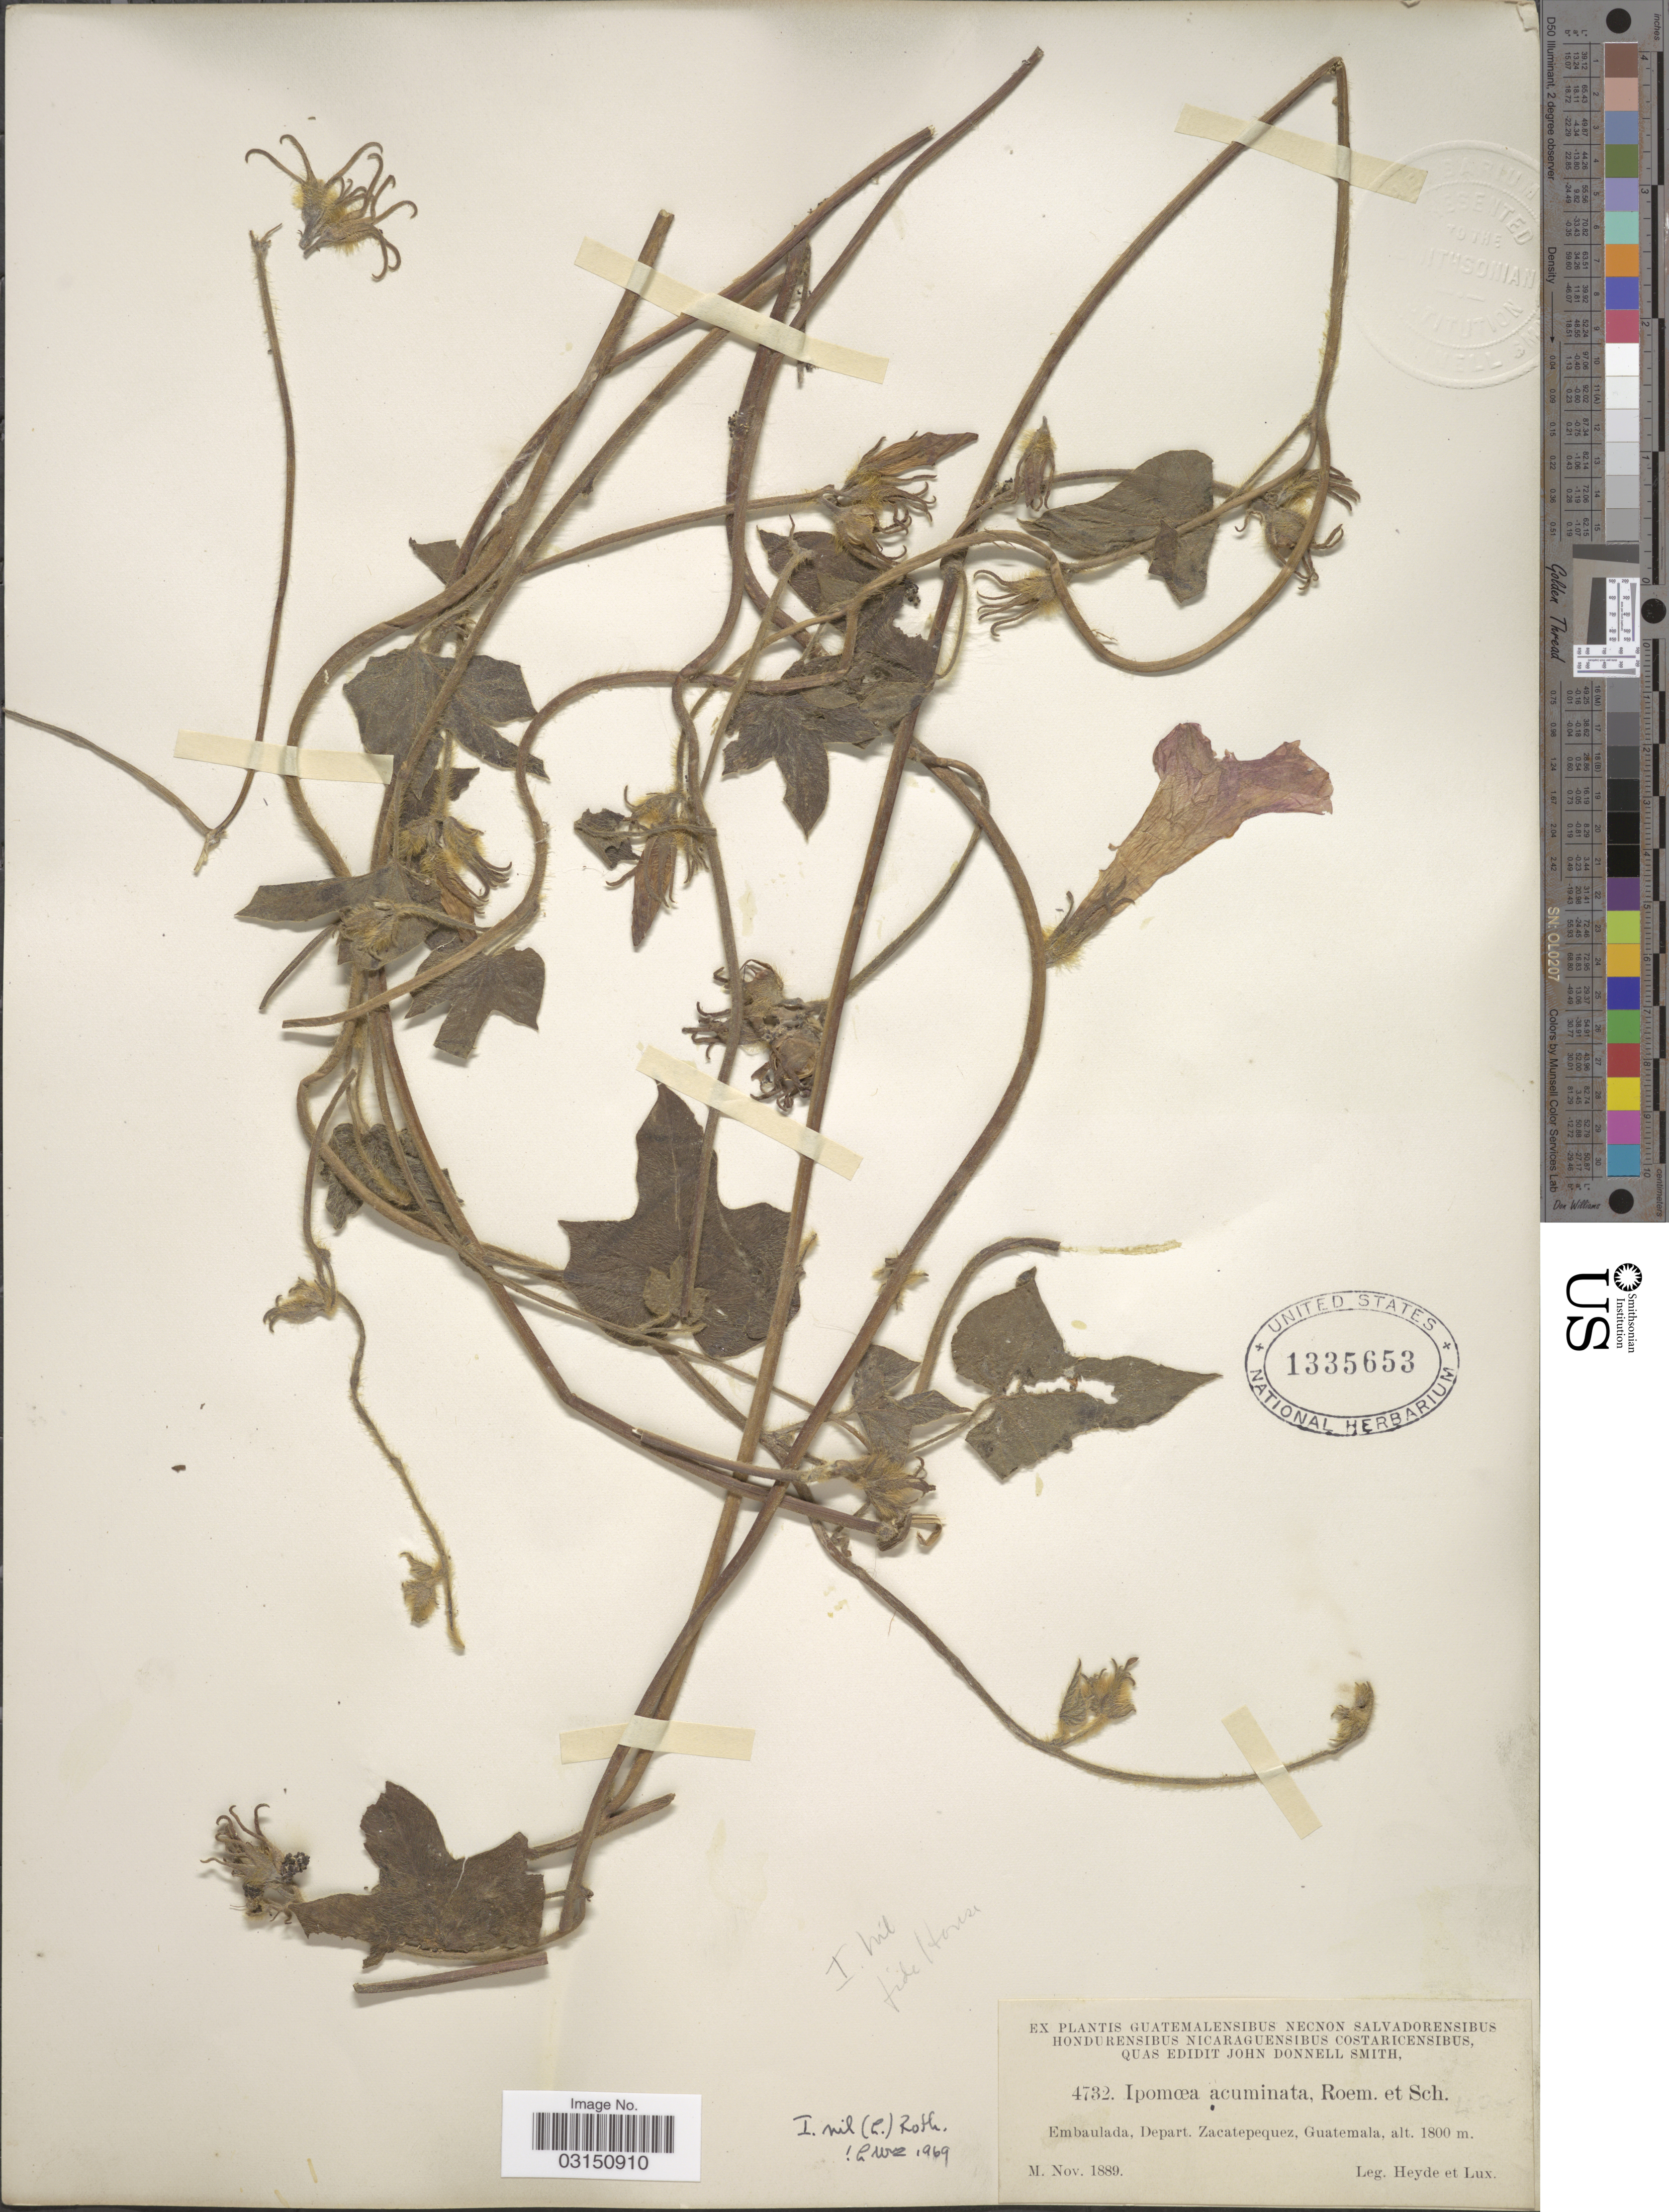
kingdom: Plantae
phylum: Tracheophyta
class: Magnoliopsida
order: Solanales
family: Convolvulaceae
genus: Ipomoea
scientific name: Ipomoea nil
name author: (L.) Roth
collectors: Heyde & Lux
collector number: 4732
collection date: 1889-11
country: Guatemala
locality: Embaulada, Depart. Zacatepequez.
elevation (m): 1800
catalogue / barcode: US 1335653